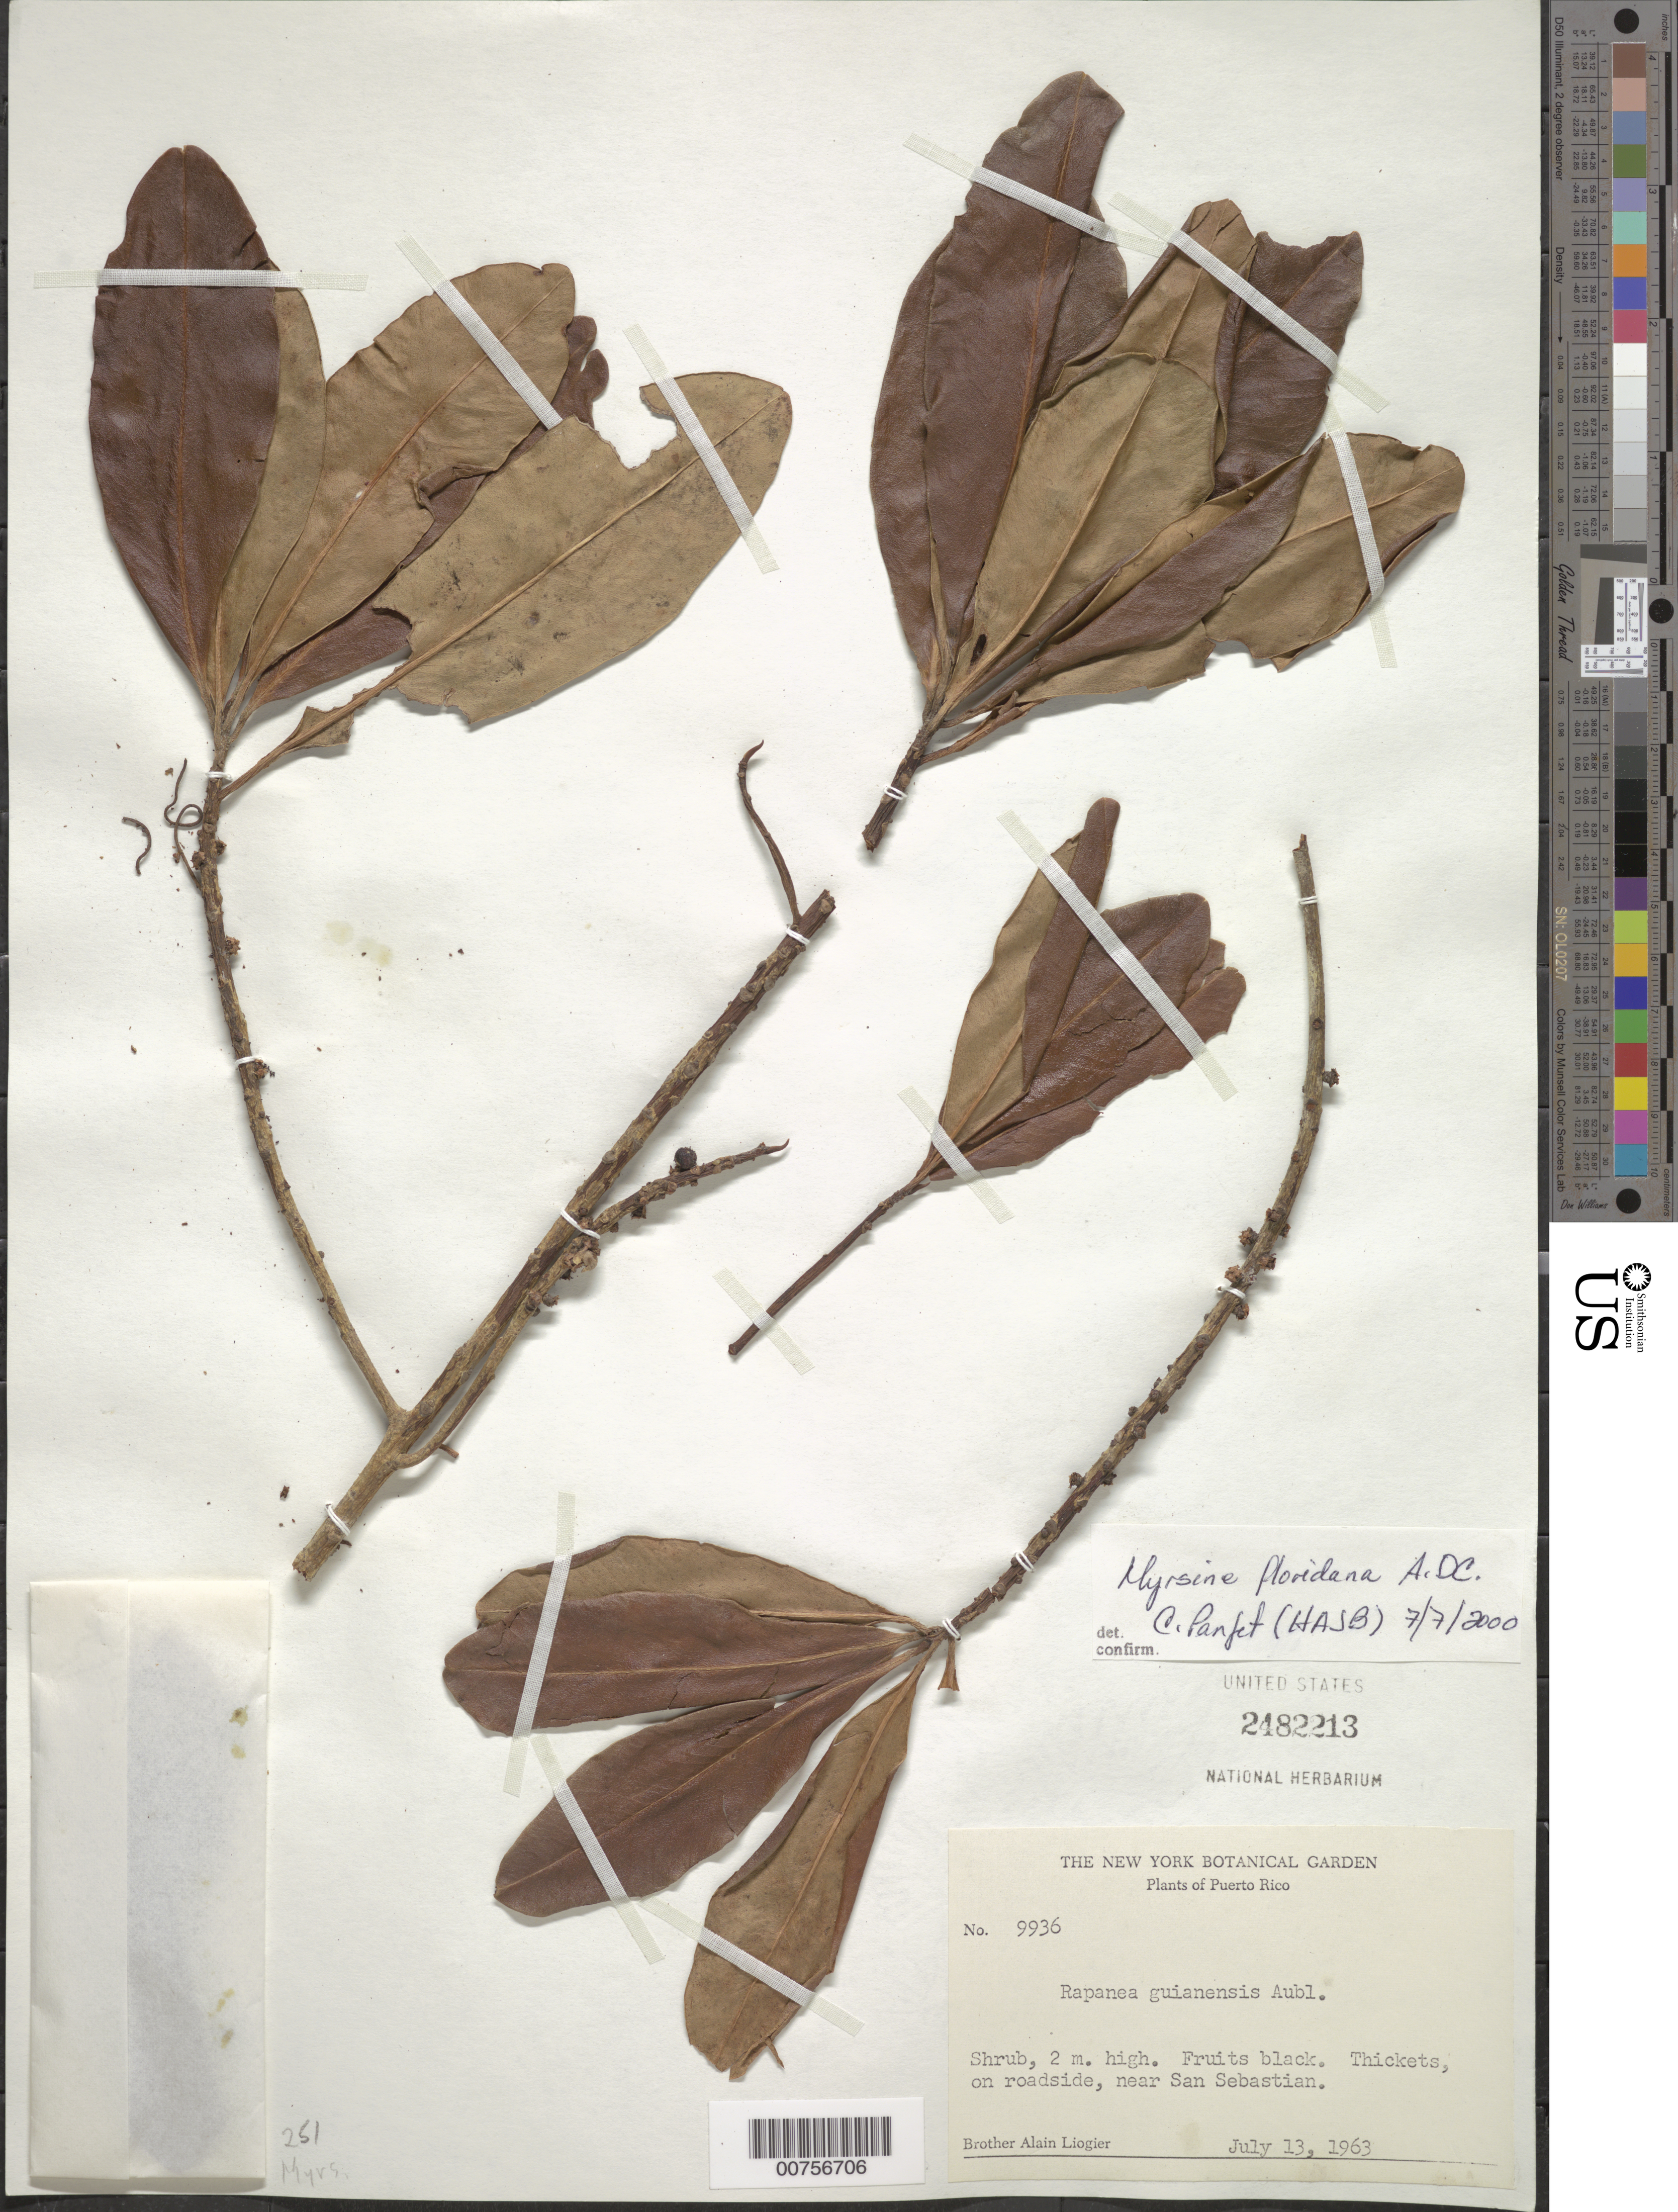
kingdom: Plantae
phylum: Tracheophyta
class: Magnoliopsida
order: Ericales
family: Primulaceae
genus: Myrsine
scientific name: Myrsine floridana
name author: A. DC.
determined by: Panfet, C.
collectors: A. H. Liogier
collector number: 9936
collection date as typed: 13 Jul 1963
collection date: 1963-07-13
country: Puerto Rico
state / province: San Sebastián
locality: On roadside, near San Sebastián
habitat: Thickets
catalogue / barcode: US 2482213